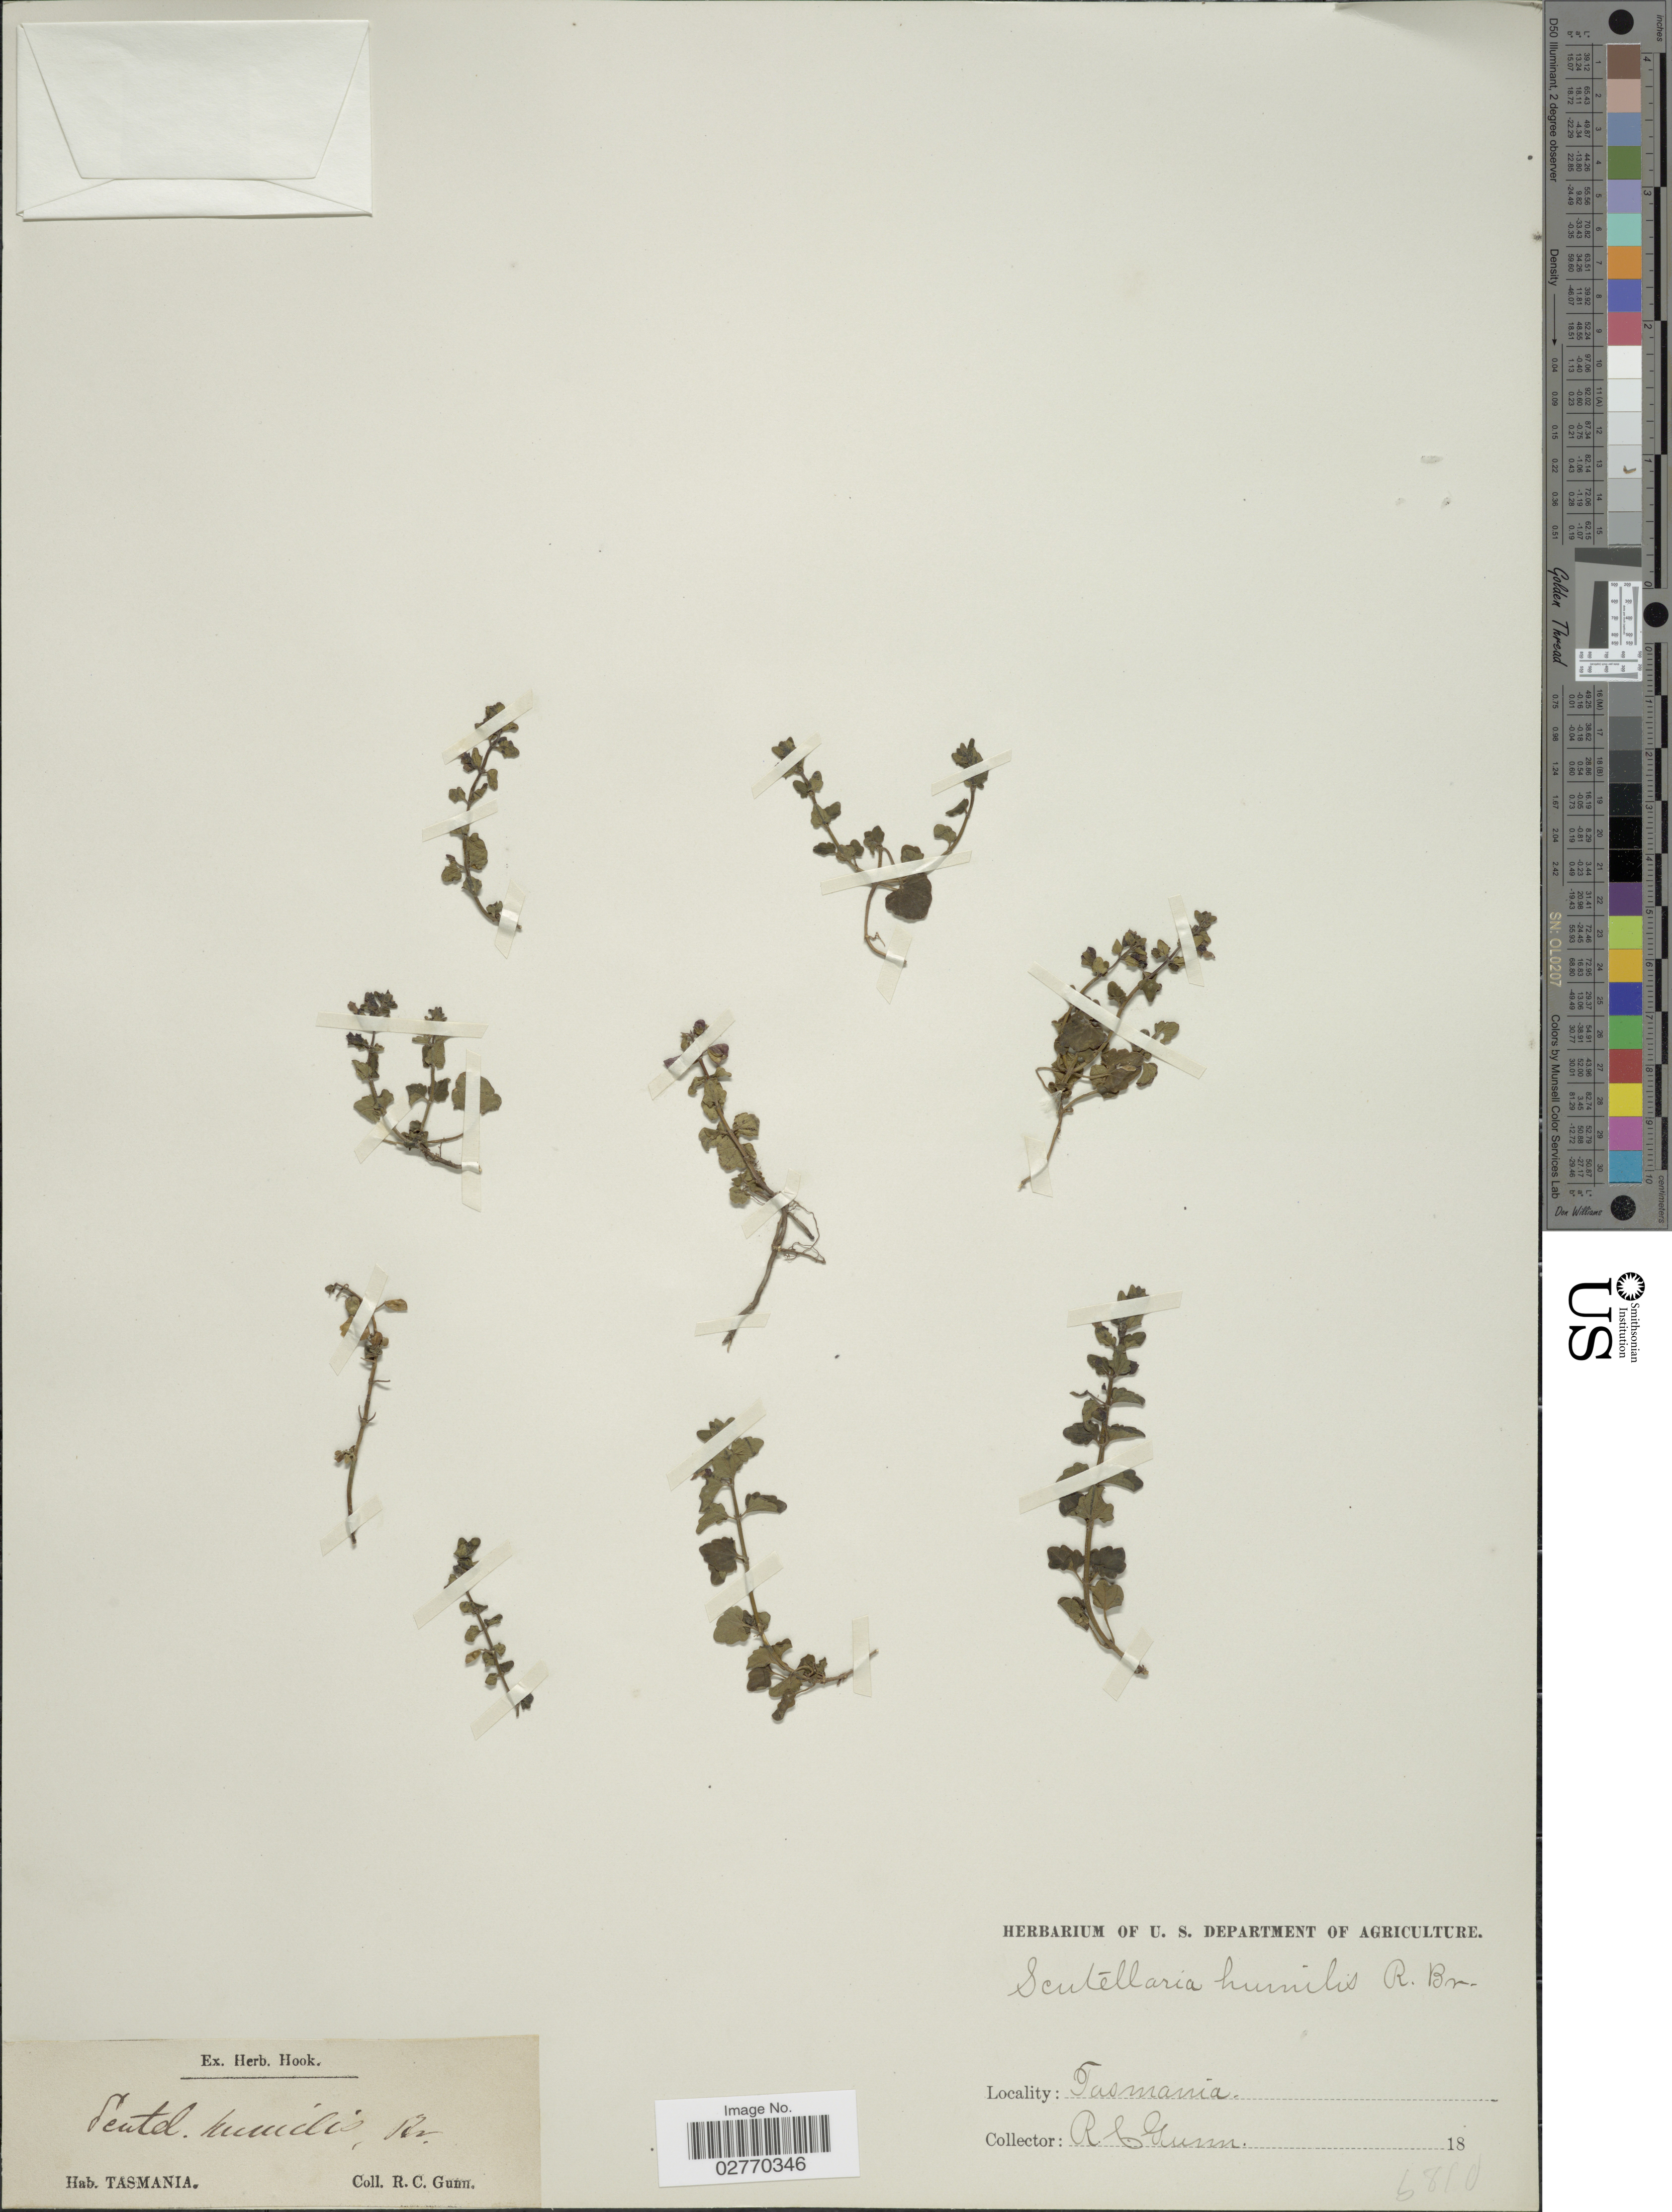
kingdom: Plantae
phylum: Tracheophyta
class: Magnoliopsida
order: Lamiales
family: Lamiaceae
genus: Scutellaria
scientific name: Scutellaria humilis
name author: R. Br.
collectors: R. Gunn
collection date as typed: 18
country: Australia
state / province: Tasmania